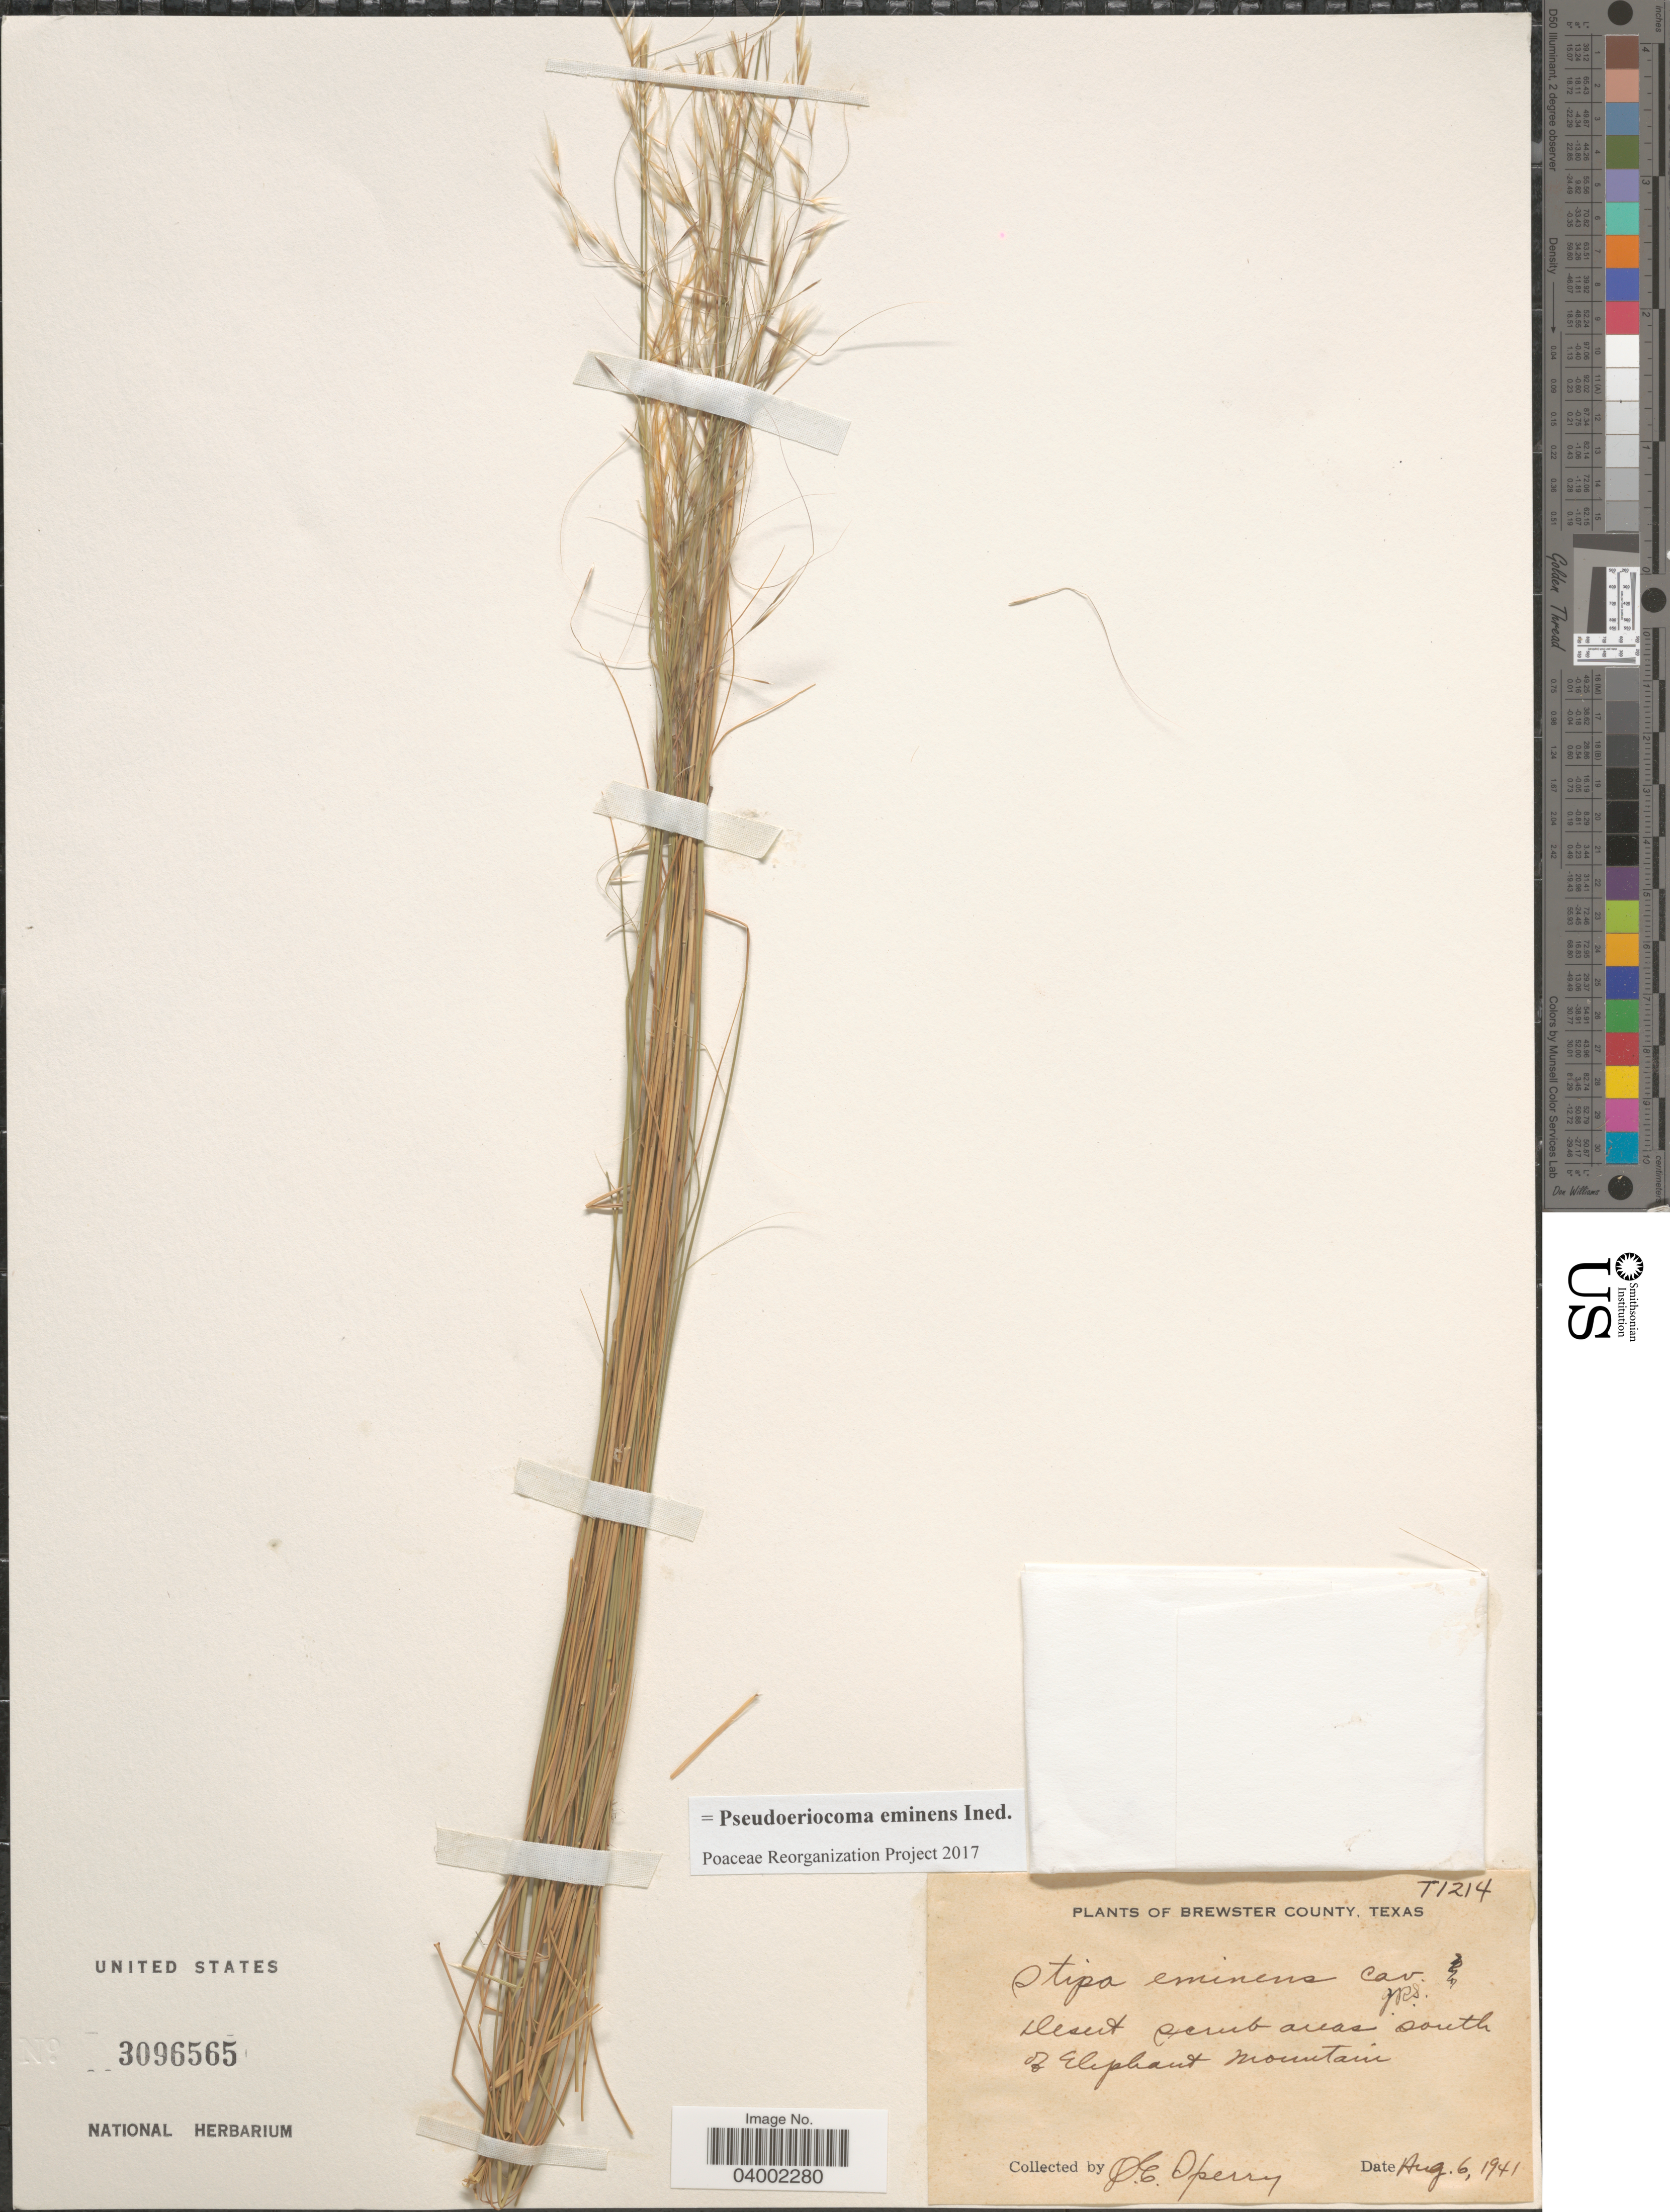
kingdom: Plantae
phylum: Tracheophyta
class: Liliopsida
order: Poales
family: Poaceae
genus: Pseudoeriocoma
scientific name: Pseudoeriocoma eminens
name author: (Cav.) Romasch.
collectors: O. E. Sperry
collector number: T1214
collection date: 1941-08-06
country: United States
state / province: Texas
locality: Brewster County. Desert shrub areas south of Elephant mountain.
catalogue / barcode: US 3096565